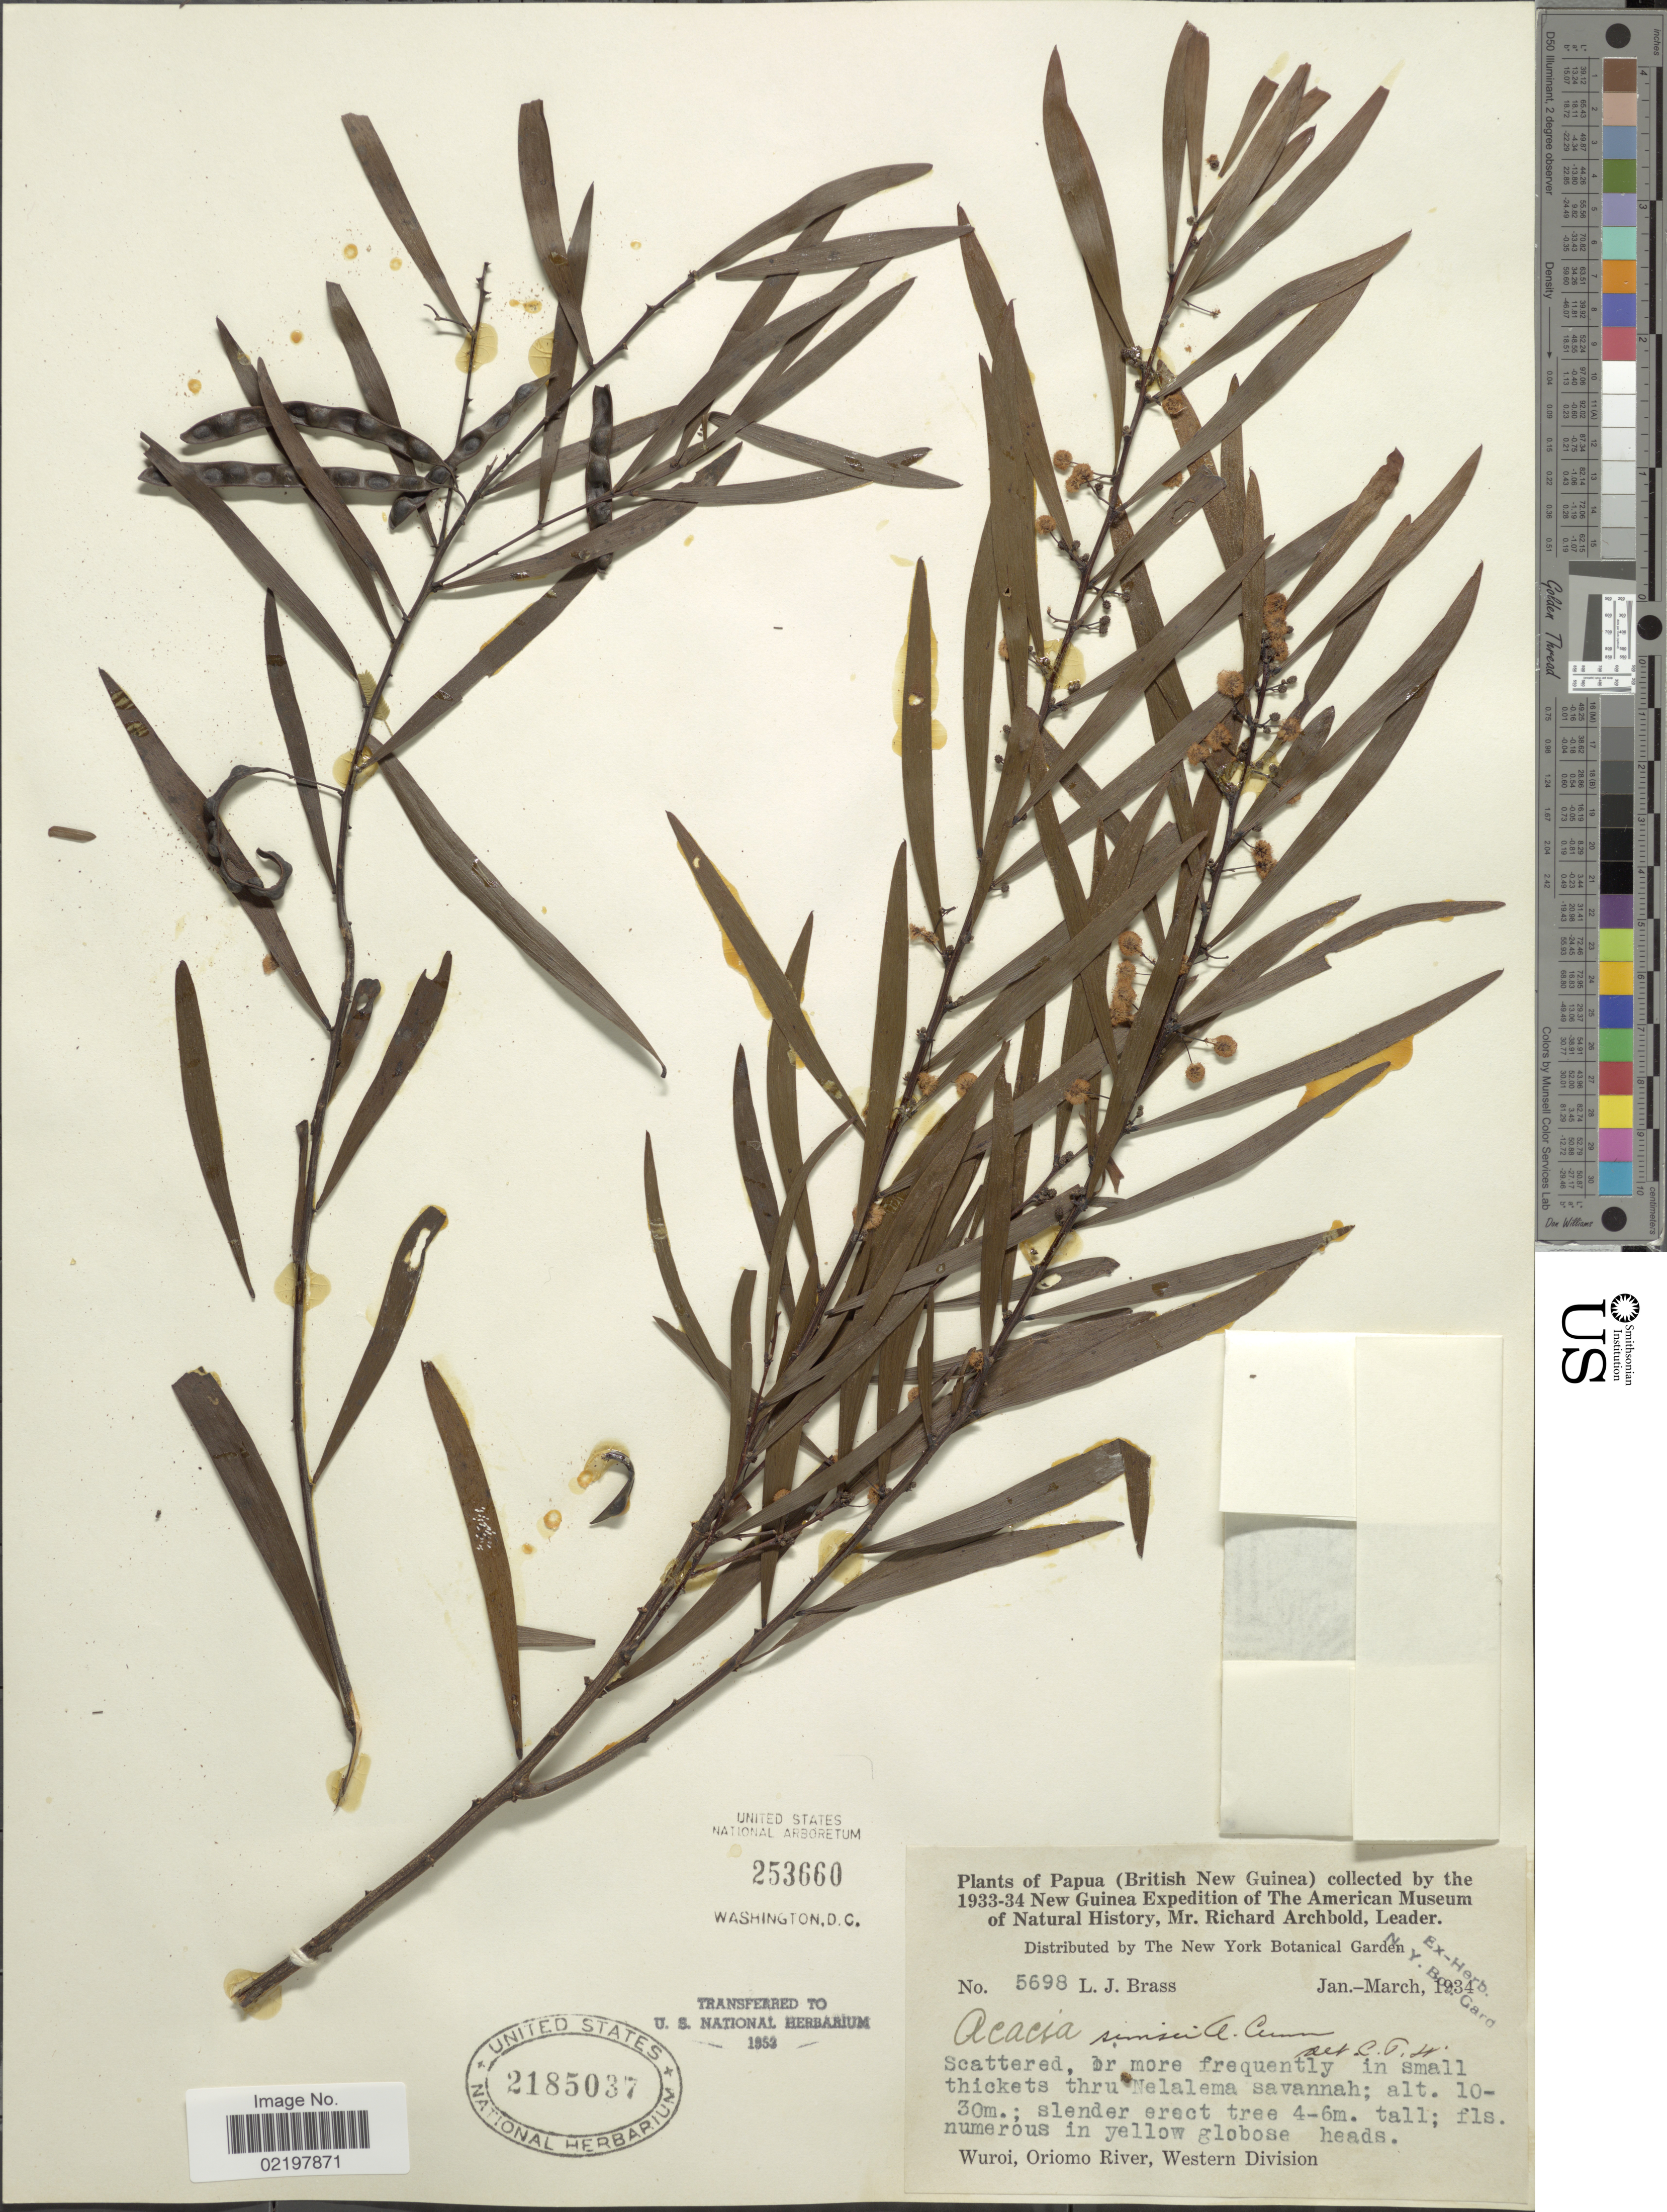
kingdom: Plantae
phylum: Tracheophyta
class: Magnoliopsida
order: Fabales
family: Fabaceae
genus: Acacia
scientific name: Acacia simsii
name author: Benth.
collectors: L. J. Brass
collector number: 5698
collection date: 1934-01/1934-03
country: Papua New Guinea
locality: Papua (British New Guinea, Wuroi;, Oriomo River, Western Division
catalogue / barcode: US 2185037